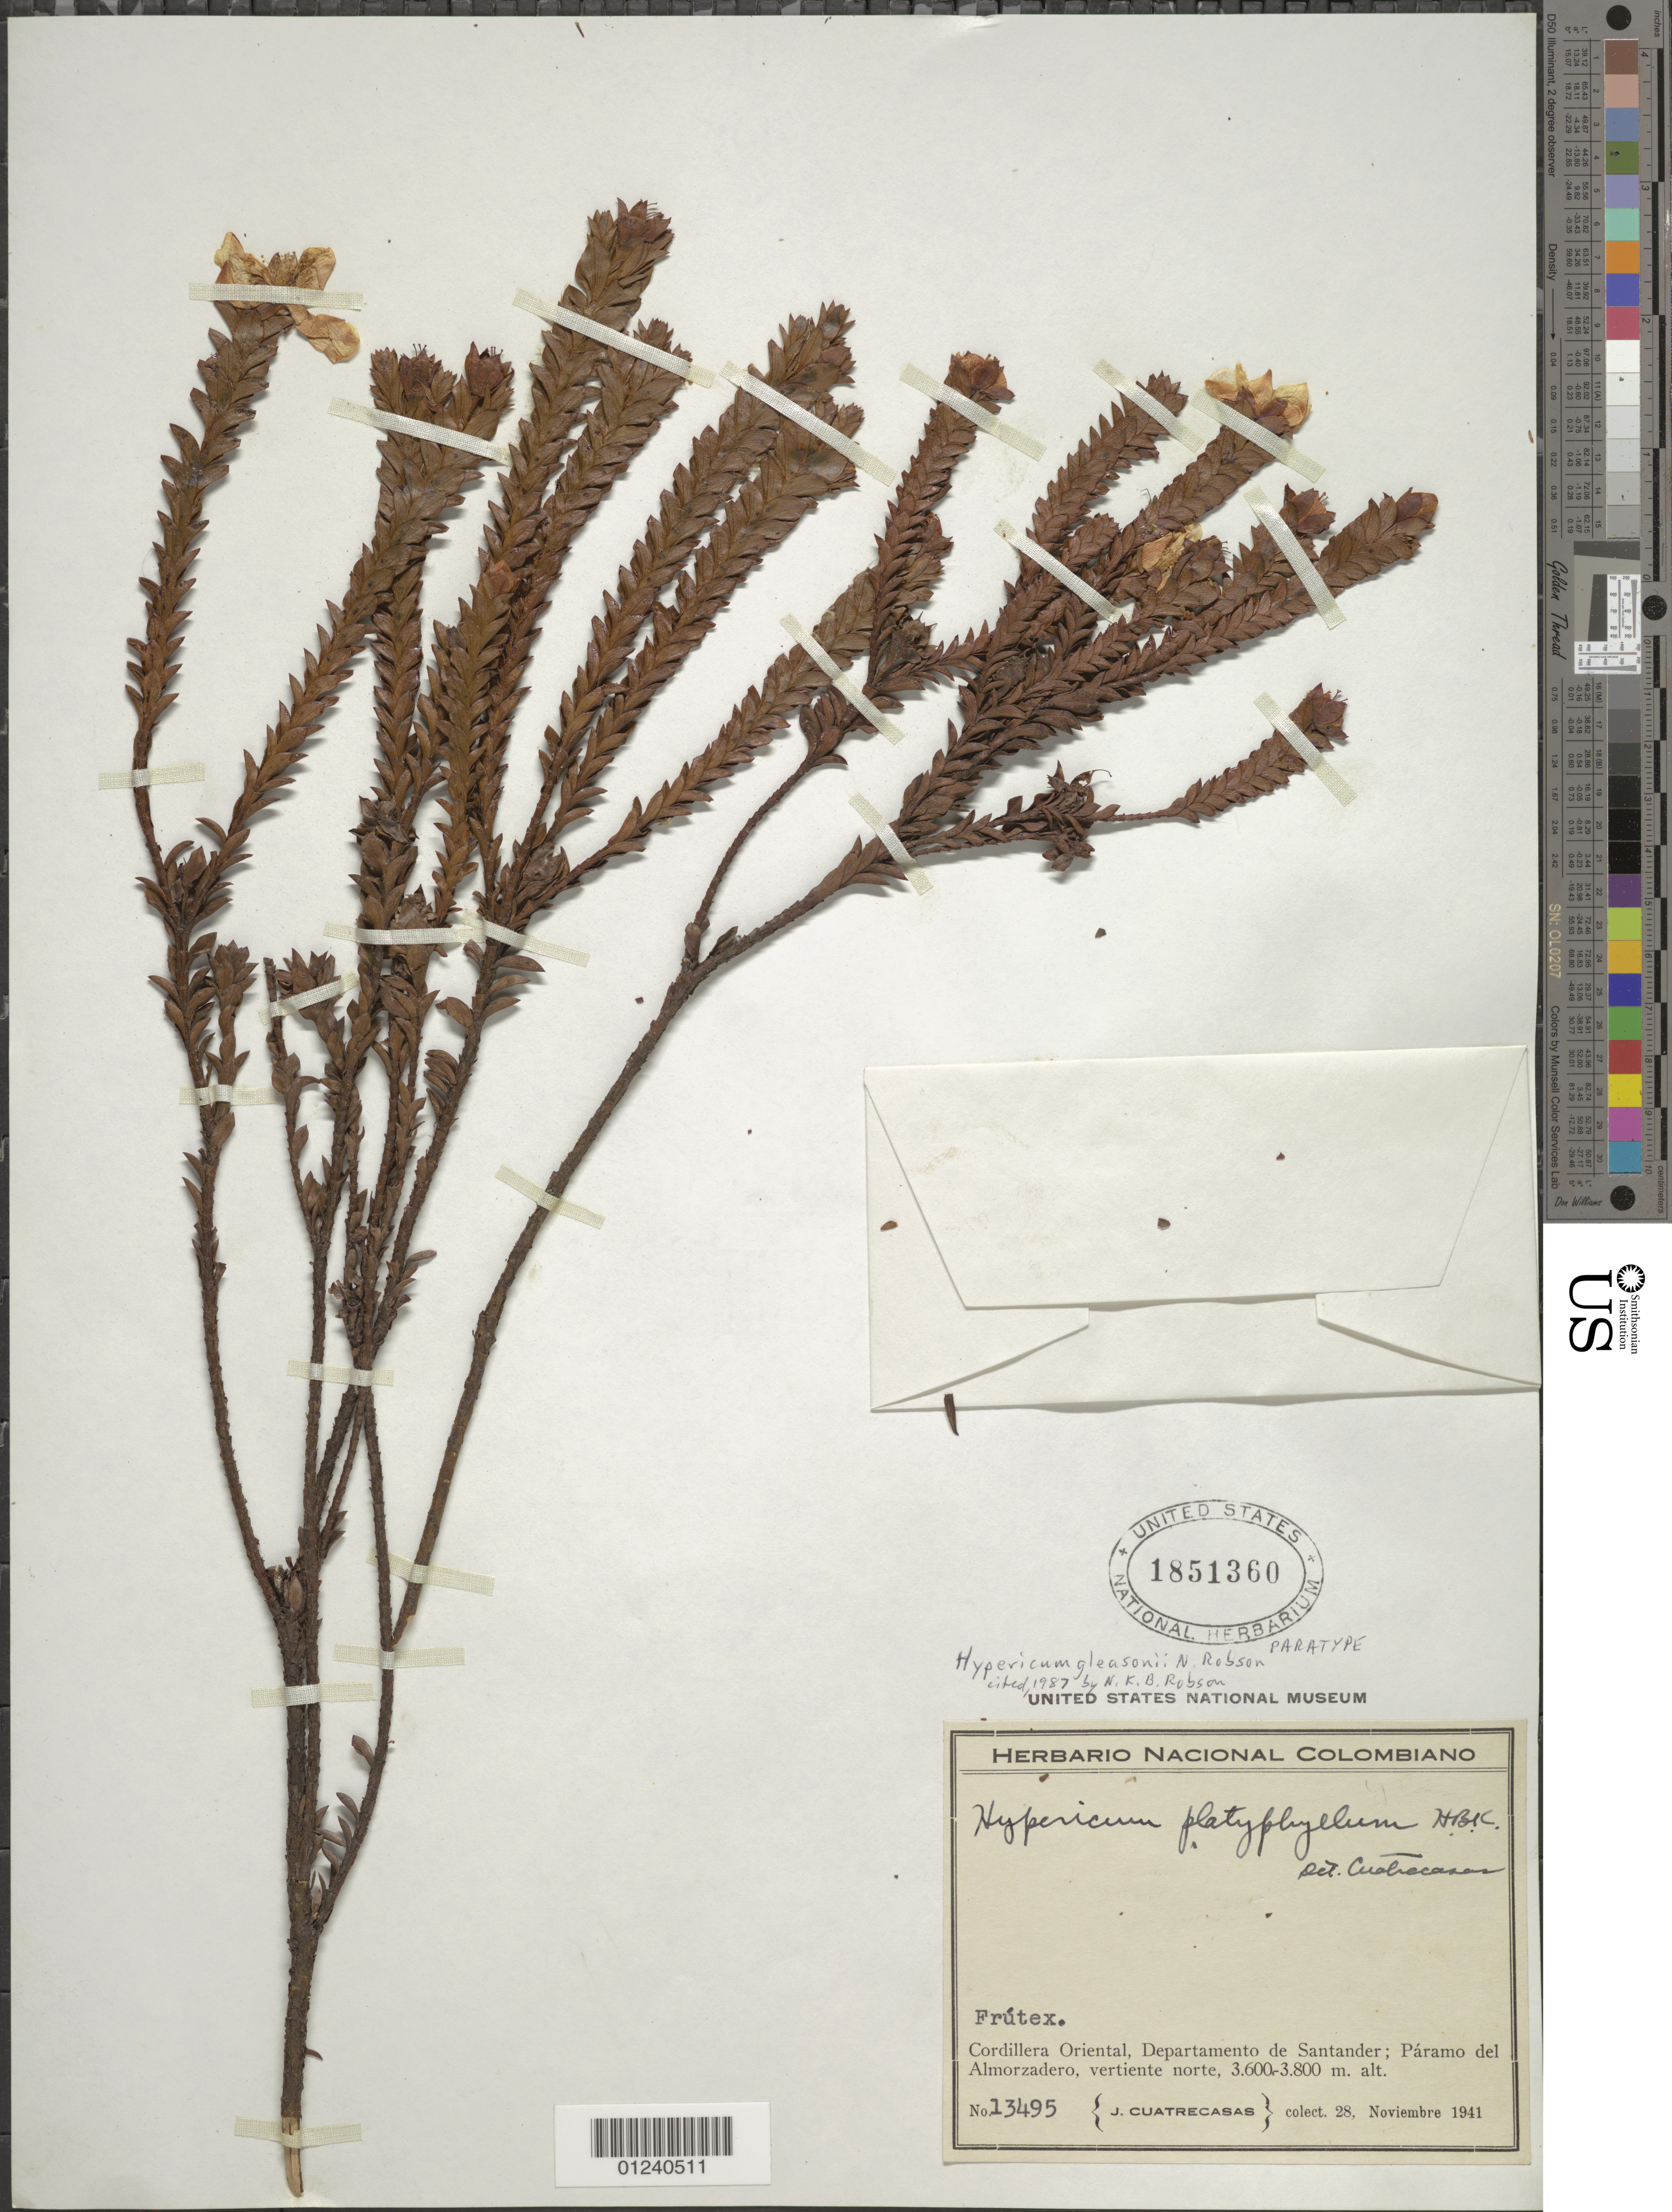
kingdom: Plantae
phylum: Tracheophyta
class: Magnoliopsida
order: Malpighiales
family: Hypericaceae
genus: Hypericum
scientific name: Hypericum gleasonii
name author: N. Robson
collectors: J. Cuatrecasas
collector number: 13495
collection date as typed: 28 Nov 1941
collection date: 1941-11-28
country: Colombia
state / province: Santander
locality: Páramo del Almorzadero, Cordillera Oriental, Vertiente Norte. [Páramo del Almorzadero, Cordillera Oriental, N slope]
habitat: Paramo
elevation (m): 3600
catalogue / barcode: US 1851360